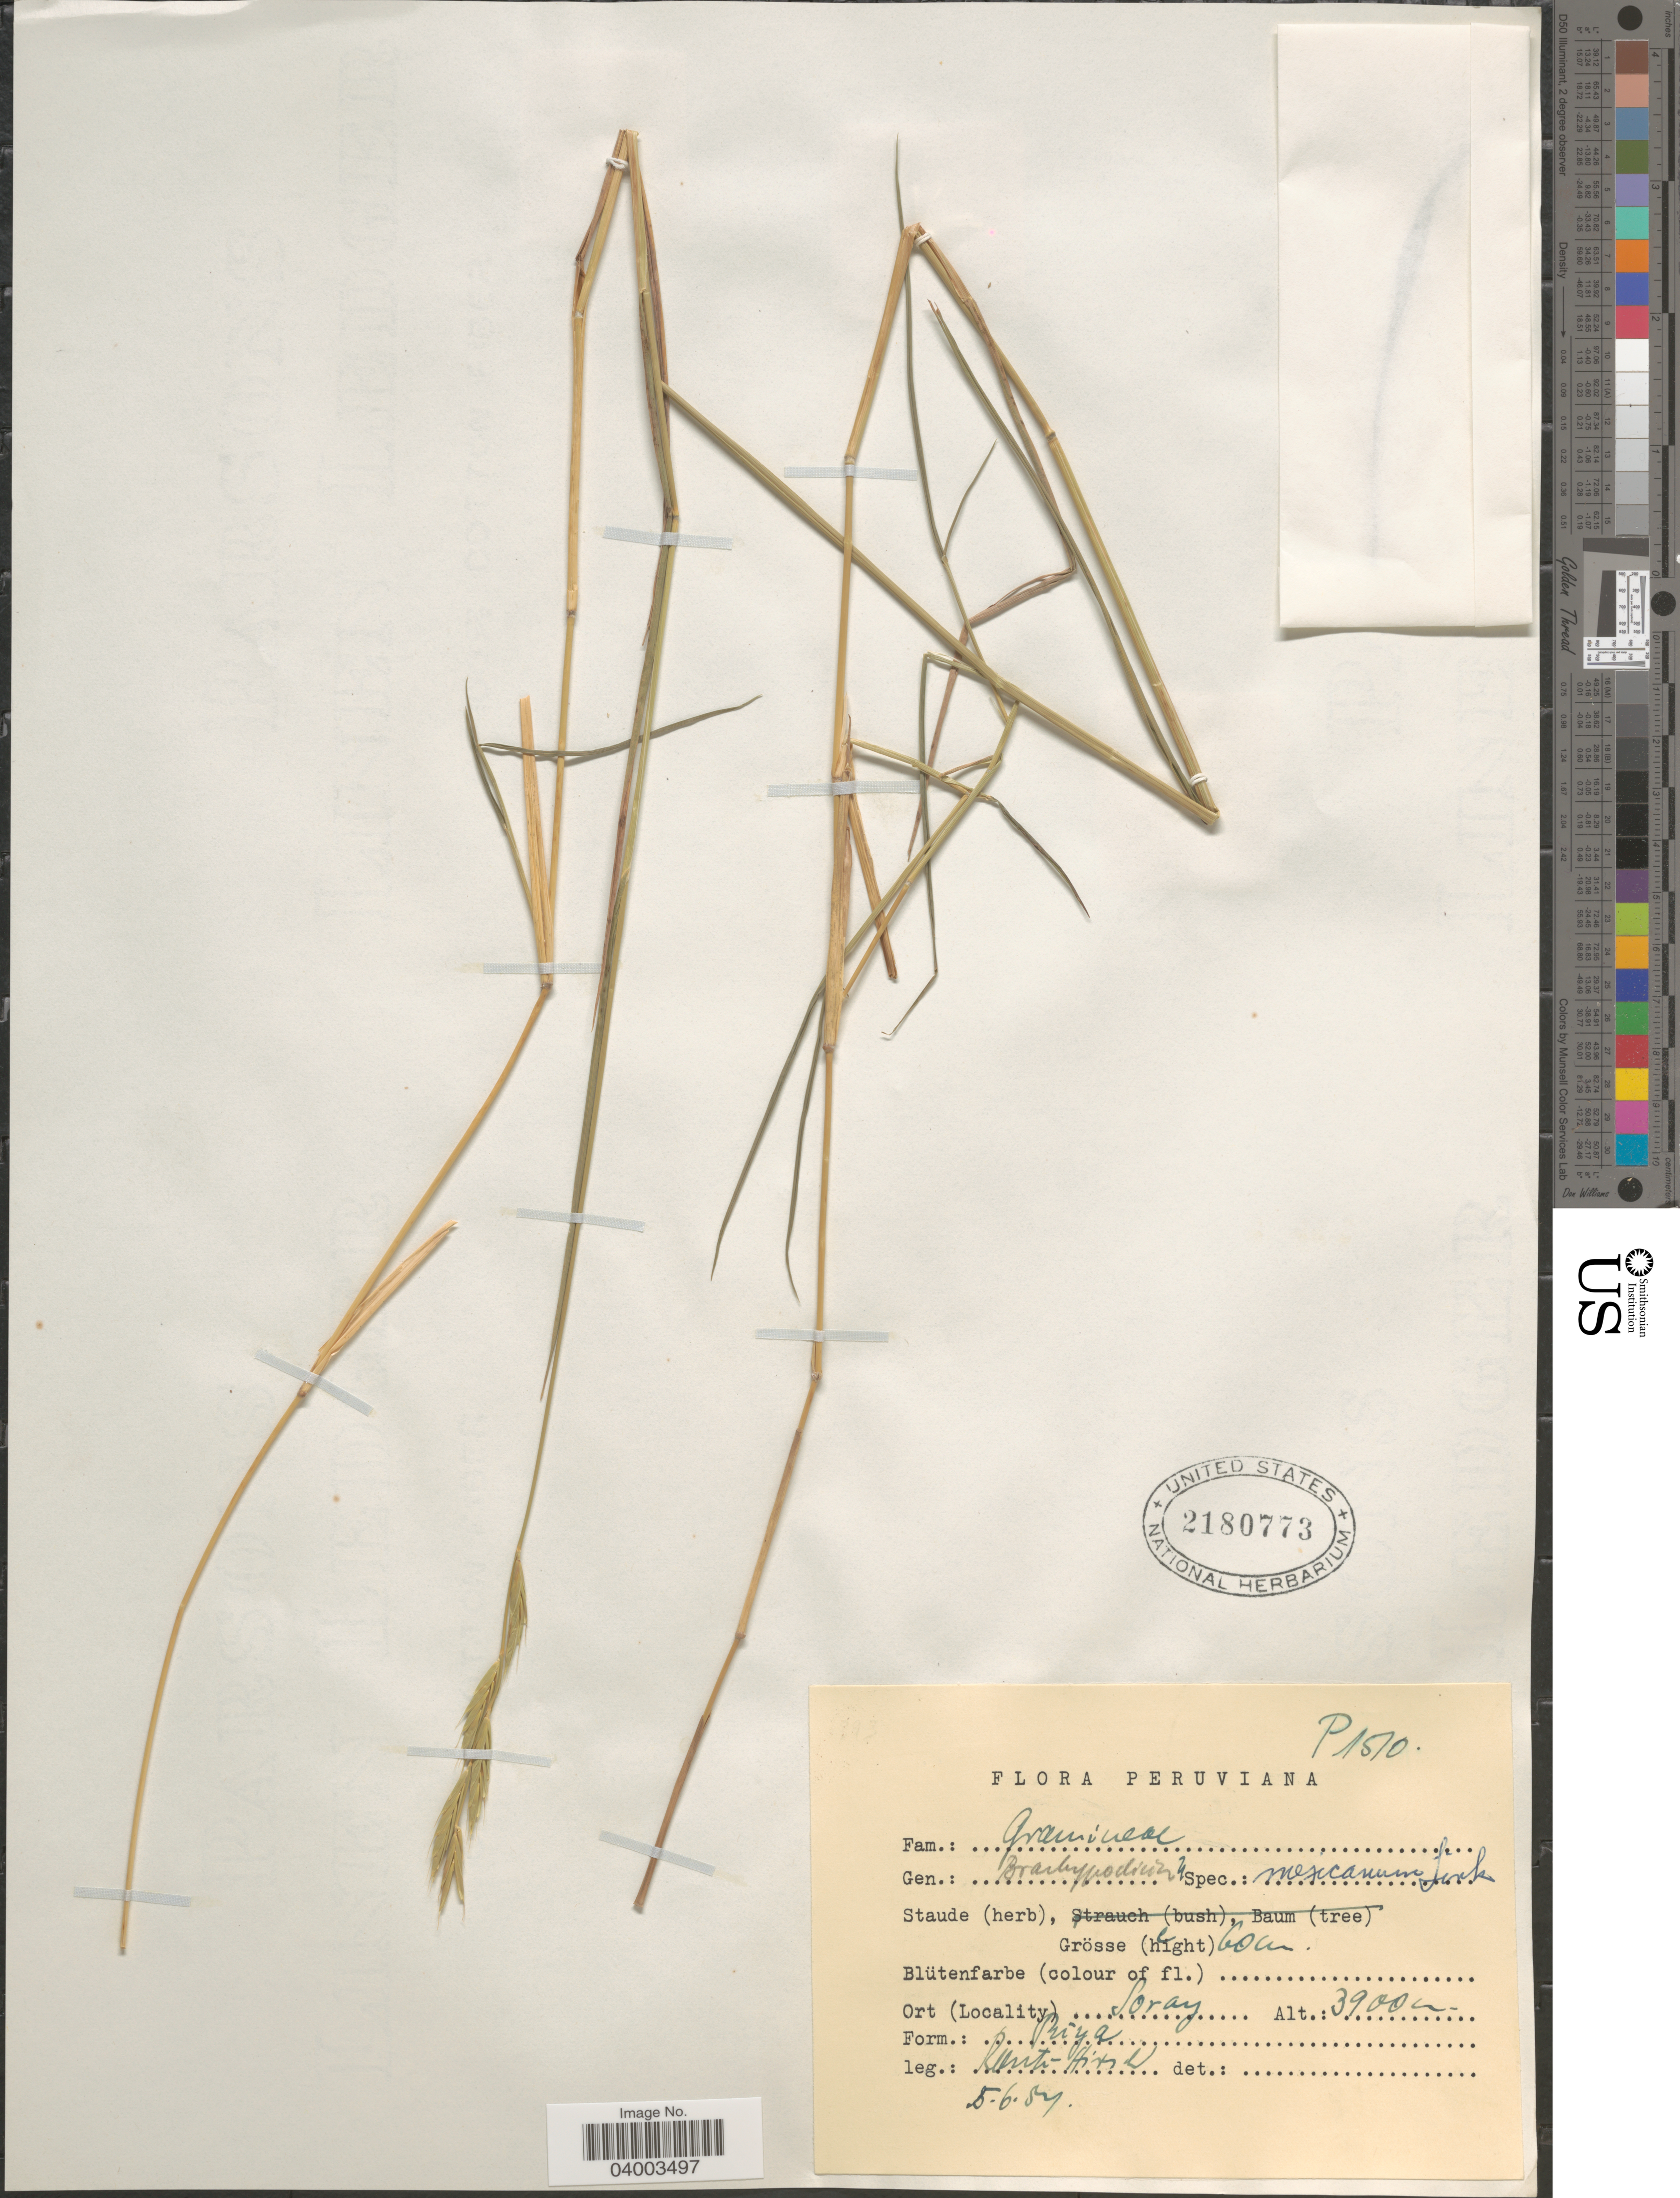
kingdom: Plantae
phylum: Tracheophyta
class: Liliopsida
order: Poales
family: Poaceae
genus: Brachypodium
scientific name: Brachypodium mexicanum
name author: (Roem. & Schult.) Link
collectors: W. Rauh & G. Hirsch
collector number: P1510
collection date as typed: Transcribed d/m/y: 5/6/54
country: Peru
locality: Soray.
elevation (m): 3900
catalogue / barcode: US 2180773